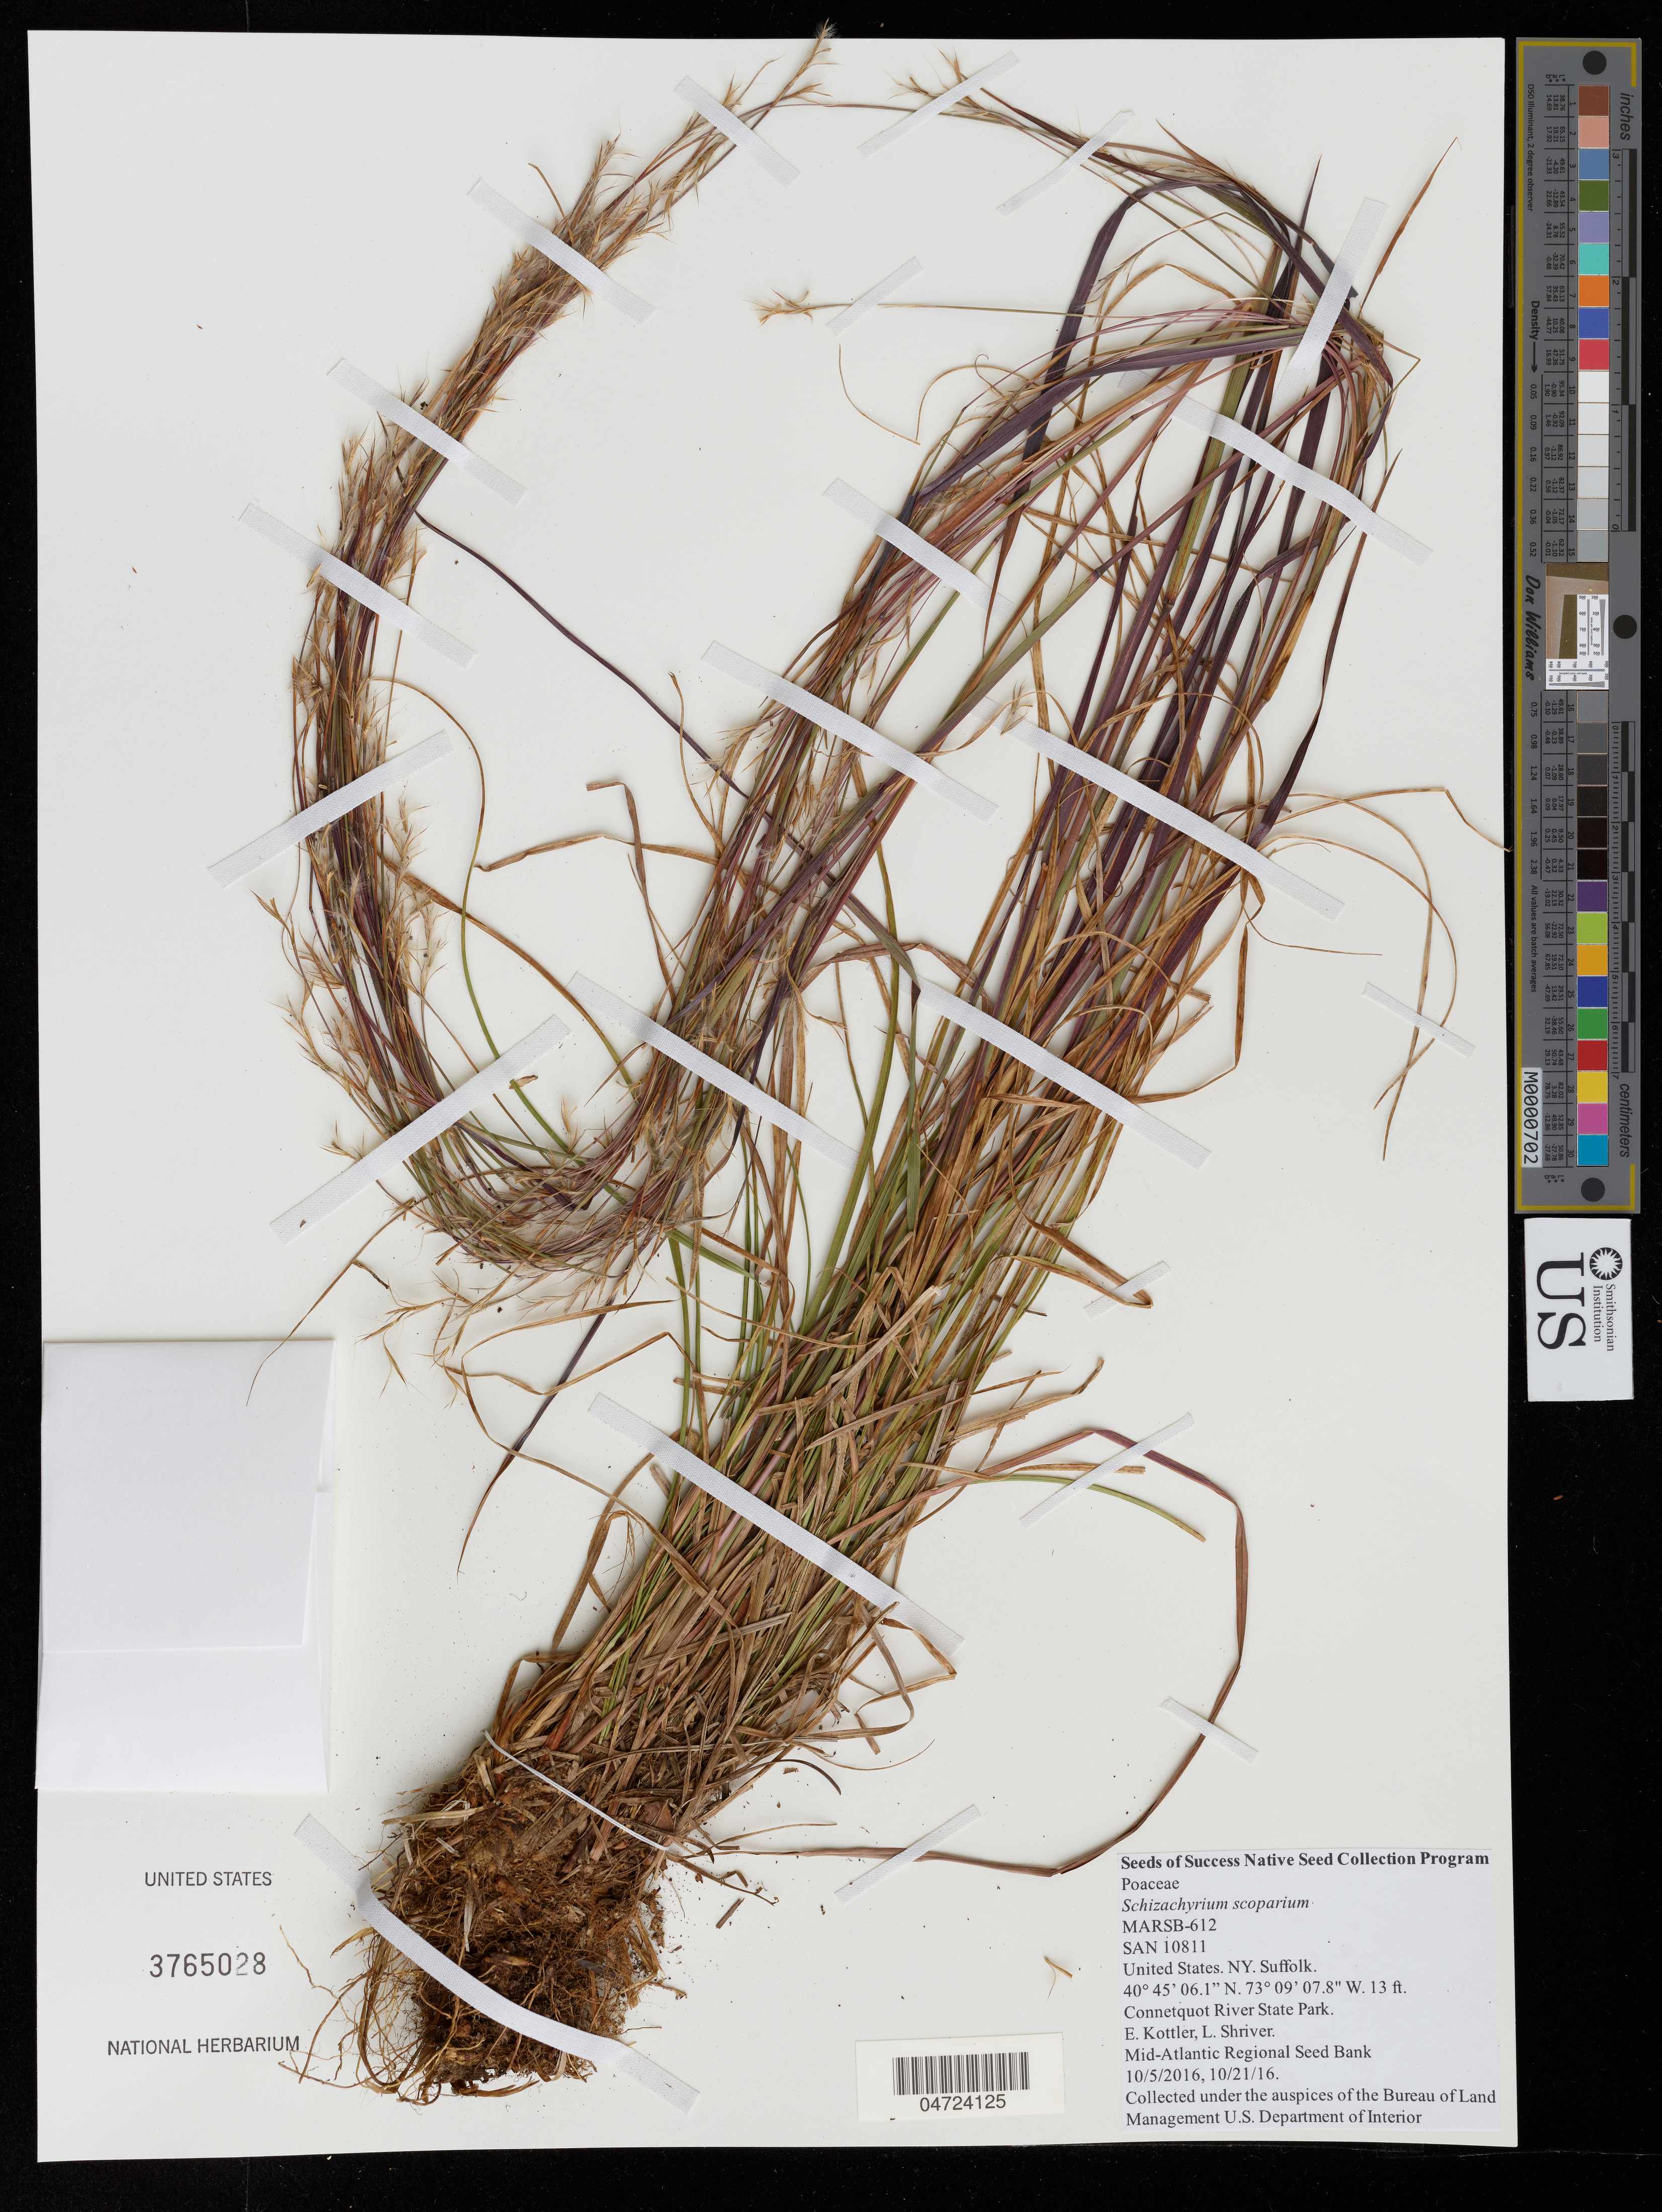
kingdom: Plantae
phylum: Tracheophyta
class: Liliopsida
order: Poales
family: Poaceae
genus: Schizachyrium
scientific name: Schizachyrium scoparium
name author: (Michx.) Nash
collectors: E. Kottler & L. Shriver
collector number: MARSB-612/SAN10811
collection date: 2016-10-05/2016-10-21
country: United States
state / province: New York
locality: Suffolk. Connetquot River State Park.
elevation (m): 4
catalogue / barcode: US 3765028